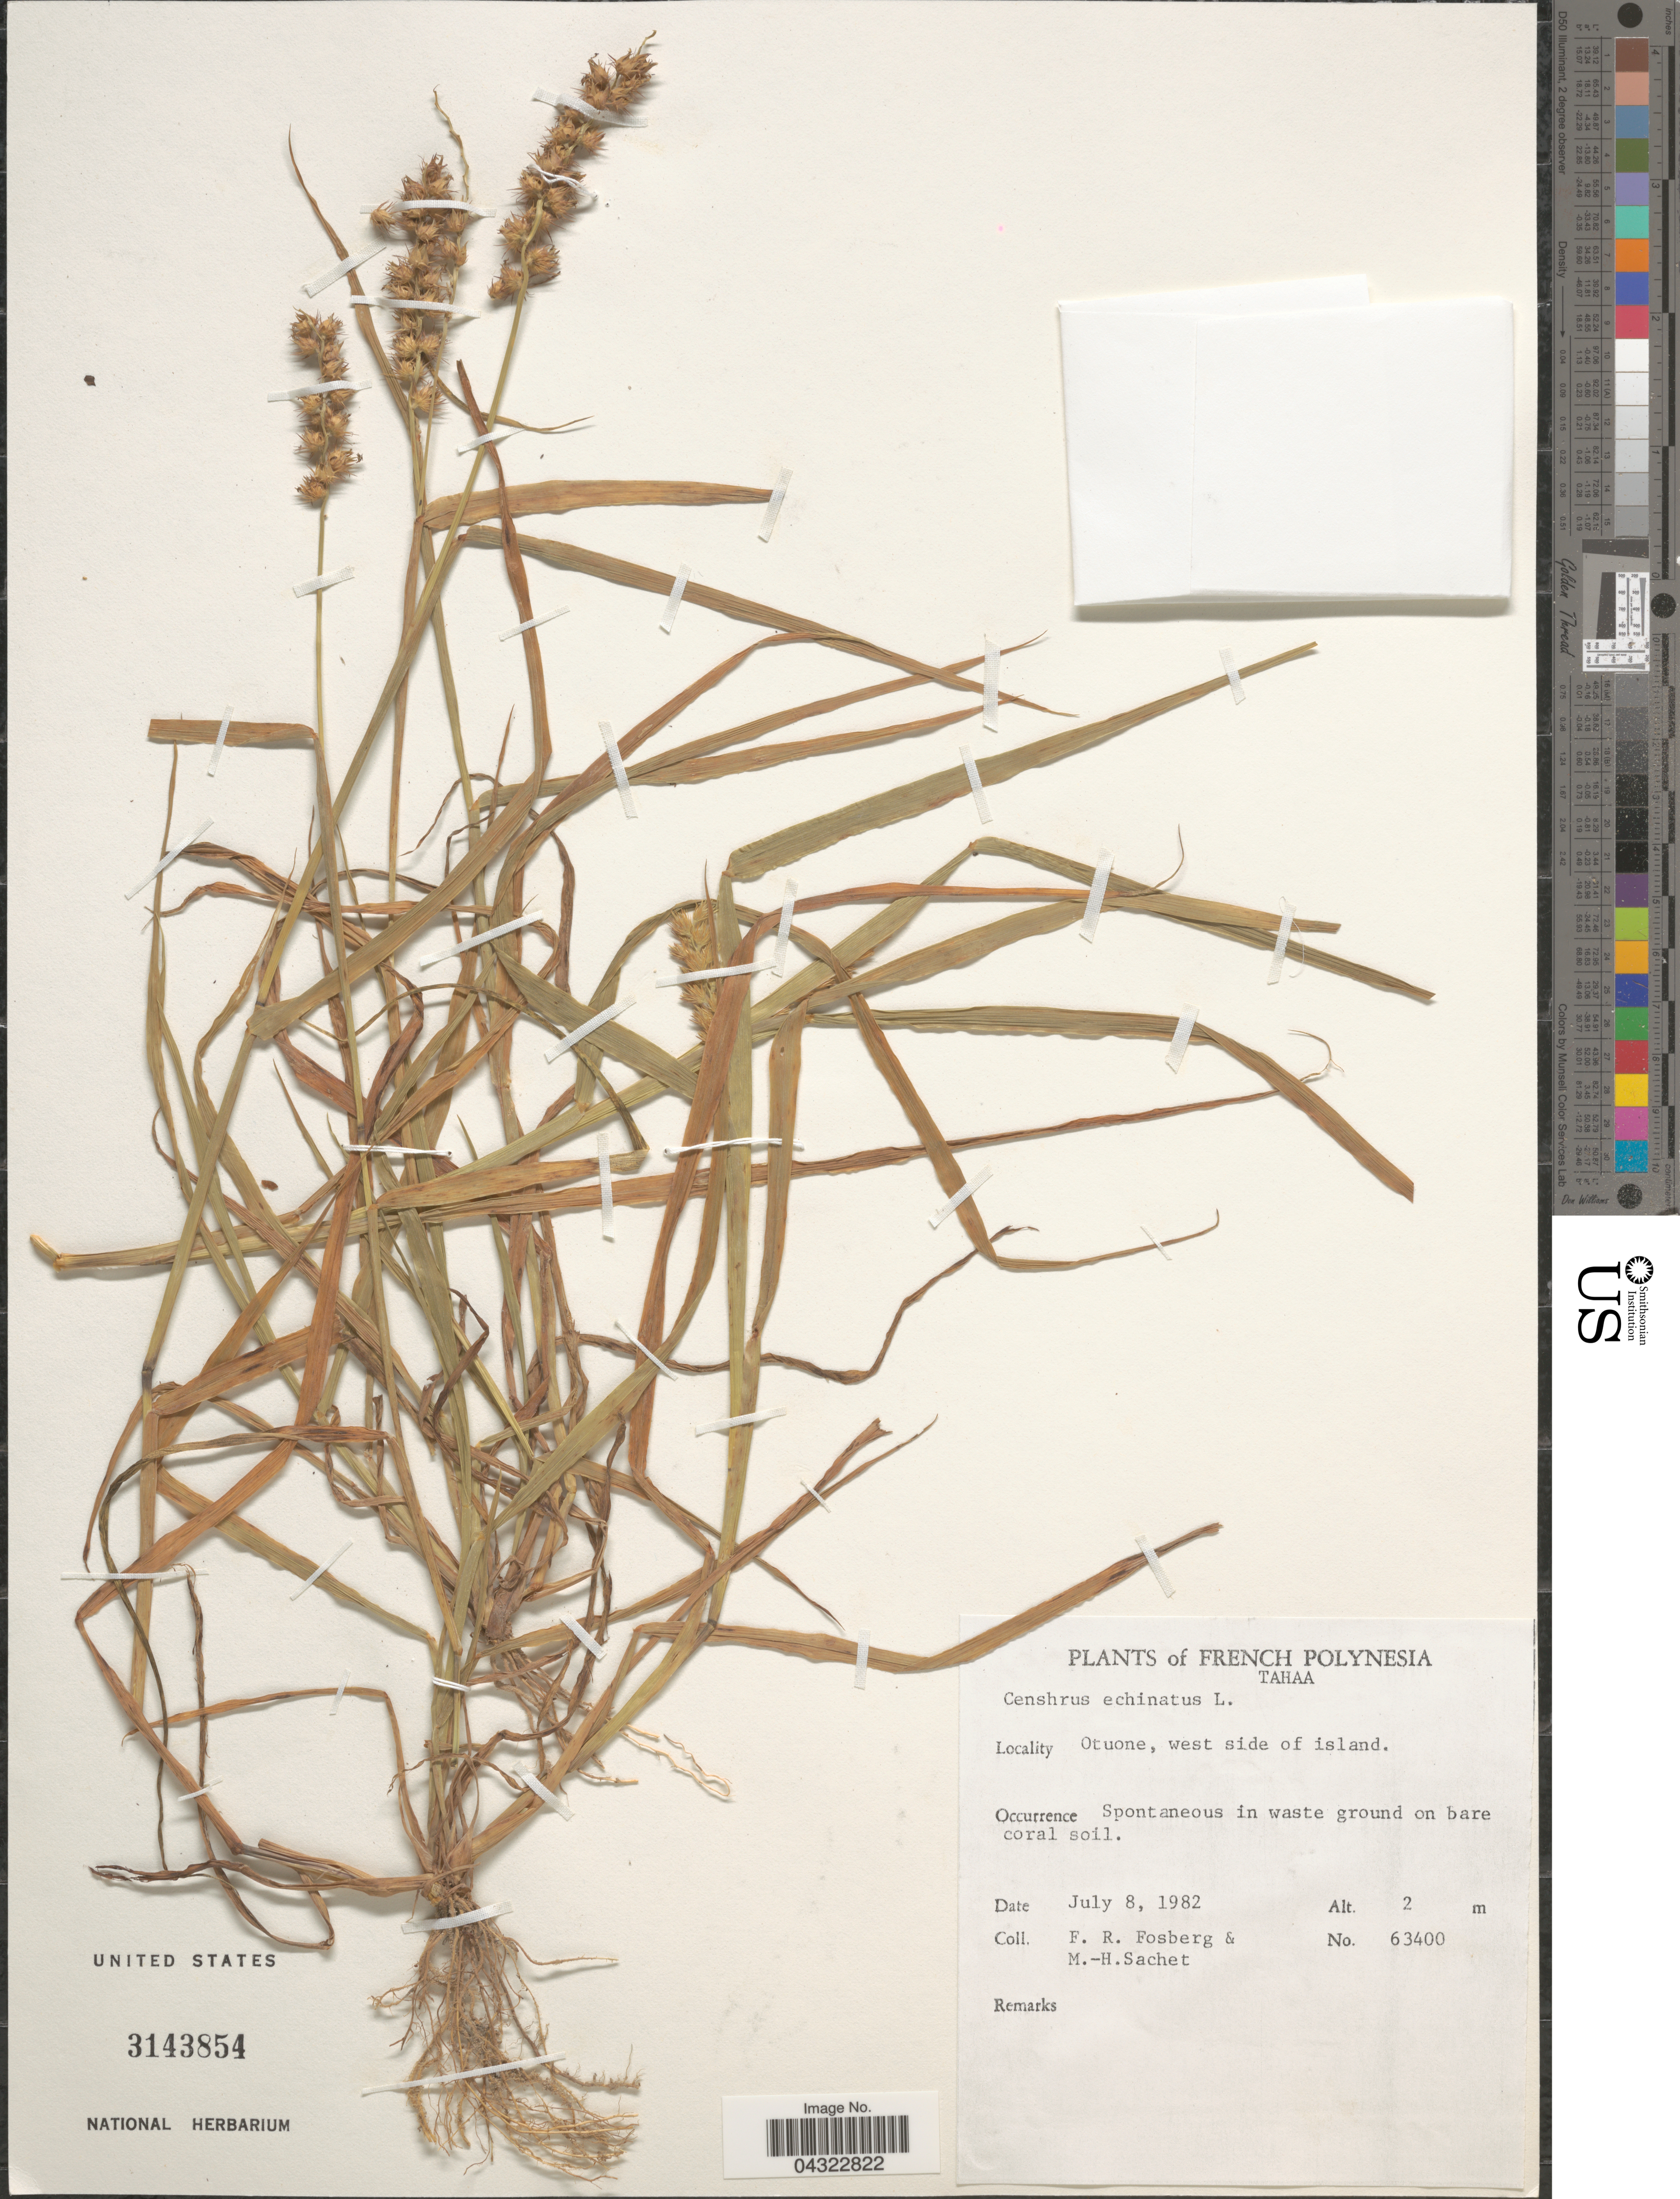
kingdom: Plantae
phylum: Tracheophyta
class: Liliopsida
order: Poales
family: Poaceae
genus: Cenchrus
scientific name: Cenchrus echinatus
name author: L.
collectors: F. R. Fosberg & M.-H. Sachet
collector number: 63400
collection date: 1982-07-08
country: French Polynesia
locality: Tahaa. Otuone, west side of island.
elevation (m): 2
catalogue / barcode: US 3143854